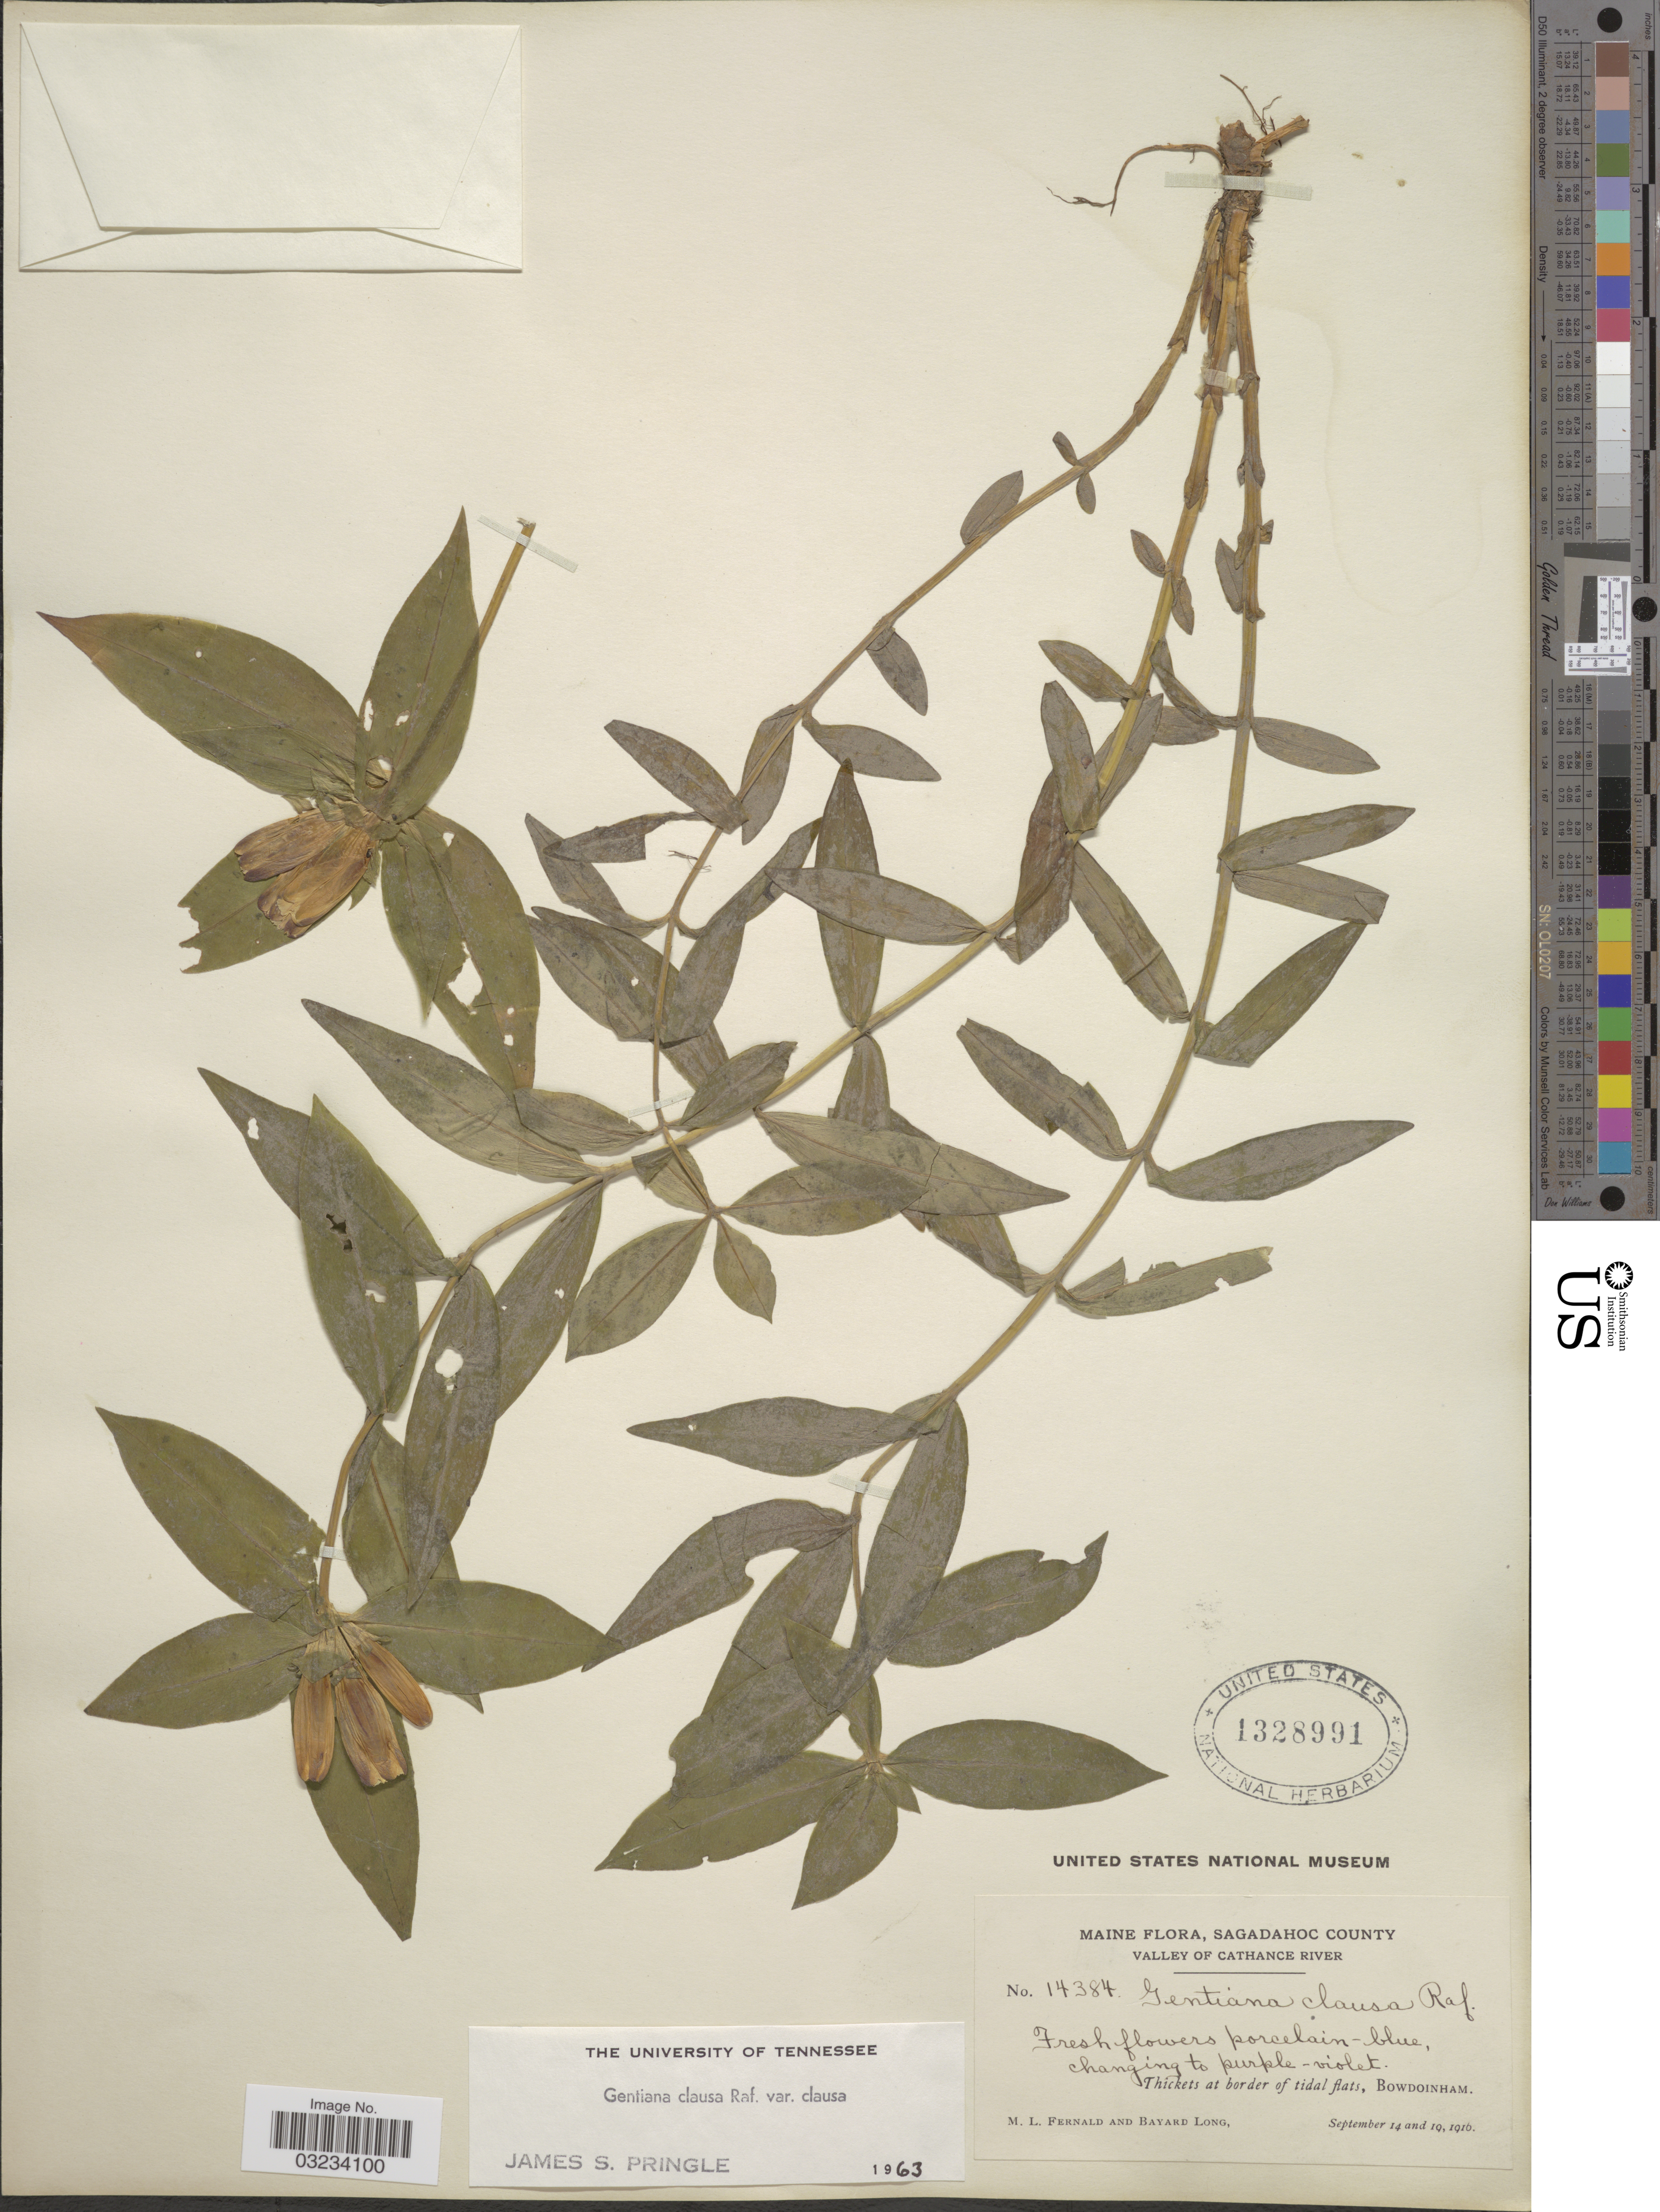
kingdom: Plantae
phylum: Tracheophyta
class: Magnoliopsida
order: Gentianales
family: Gentianaceae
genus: Gentiana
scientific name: Gentiana clausa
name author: Raf.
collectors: M. L. Fernald & B. Long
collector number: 14384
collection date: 1916-09-14/1916-09-19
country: United States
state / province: Maine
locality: Sagadahoc County, Valley of Cathance River, Thickets at border of tidal flats, Bowdoinham.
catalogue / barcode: US 1328991